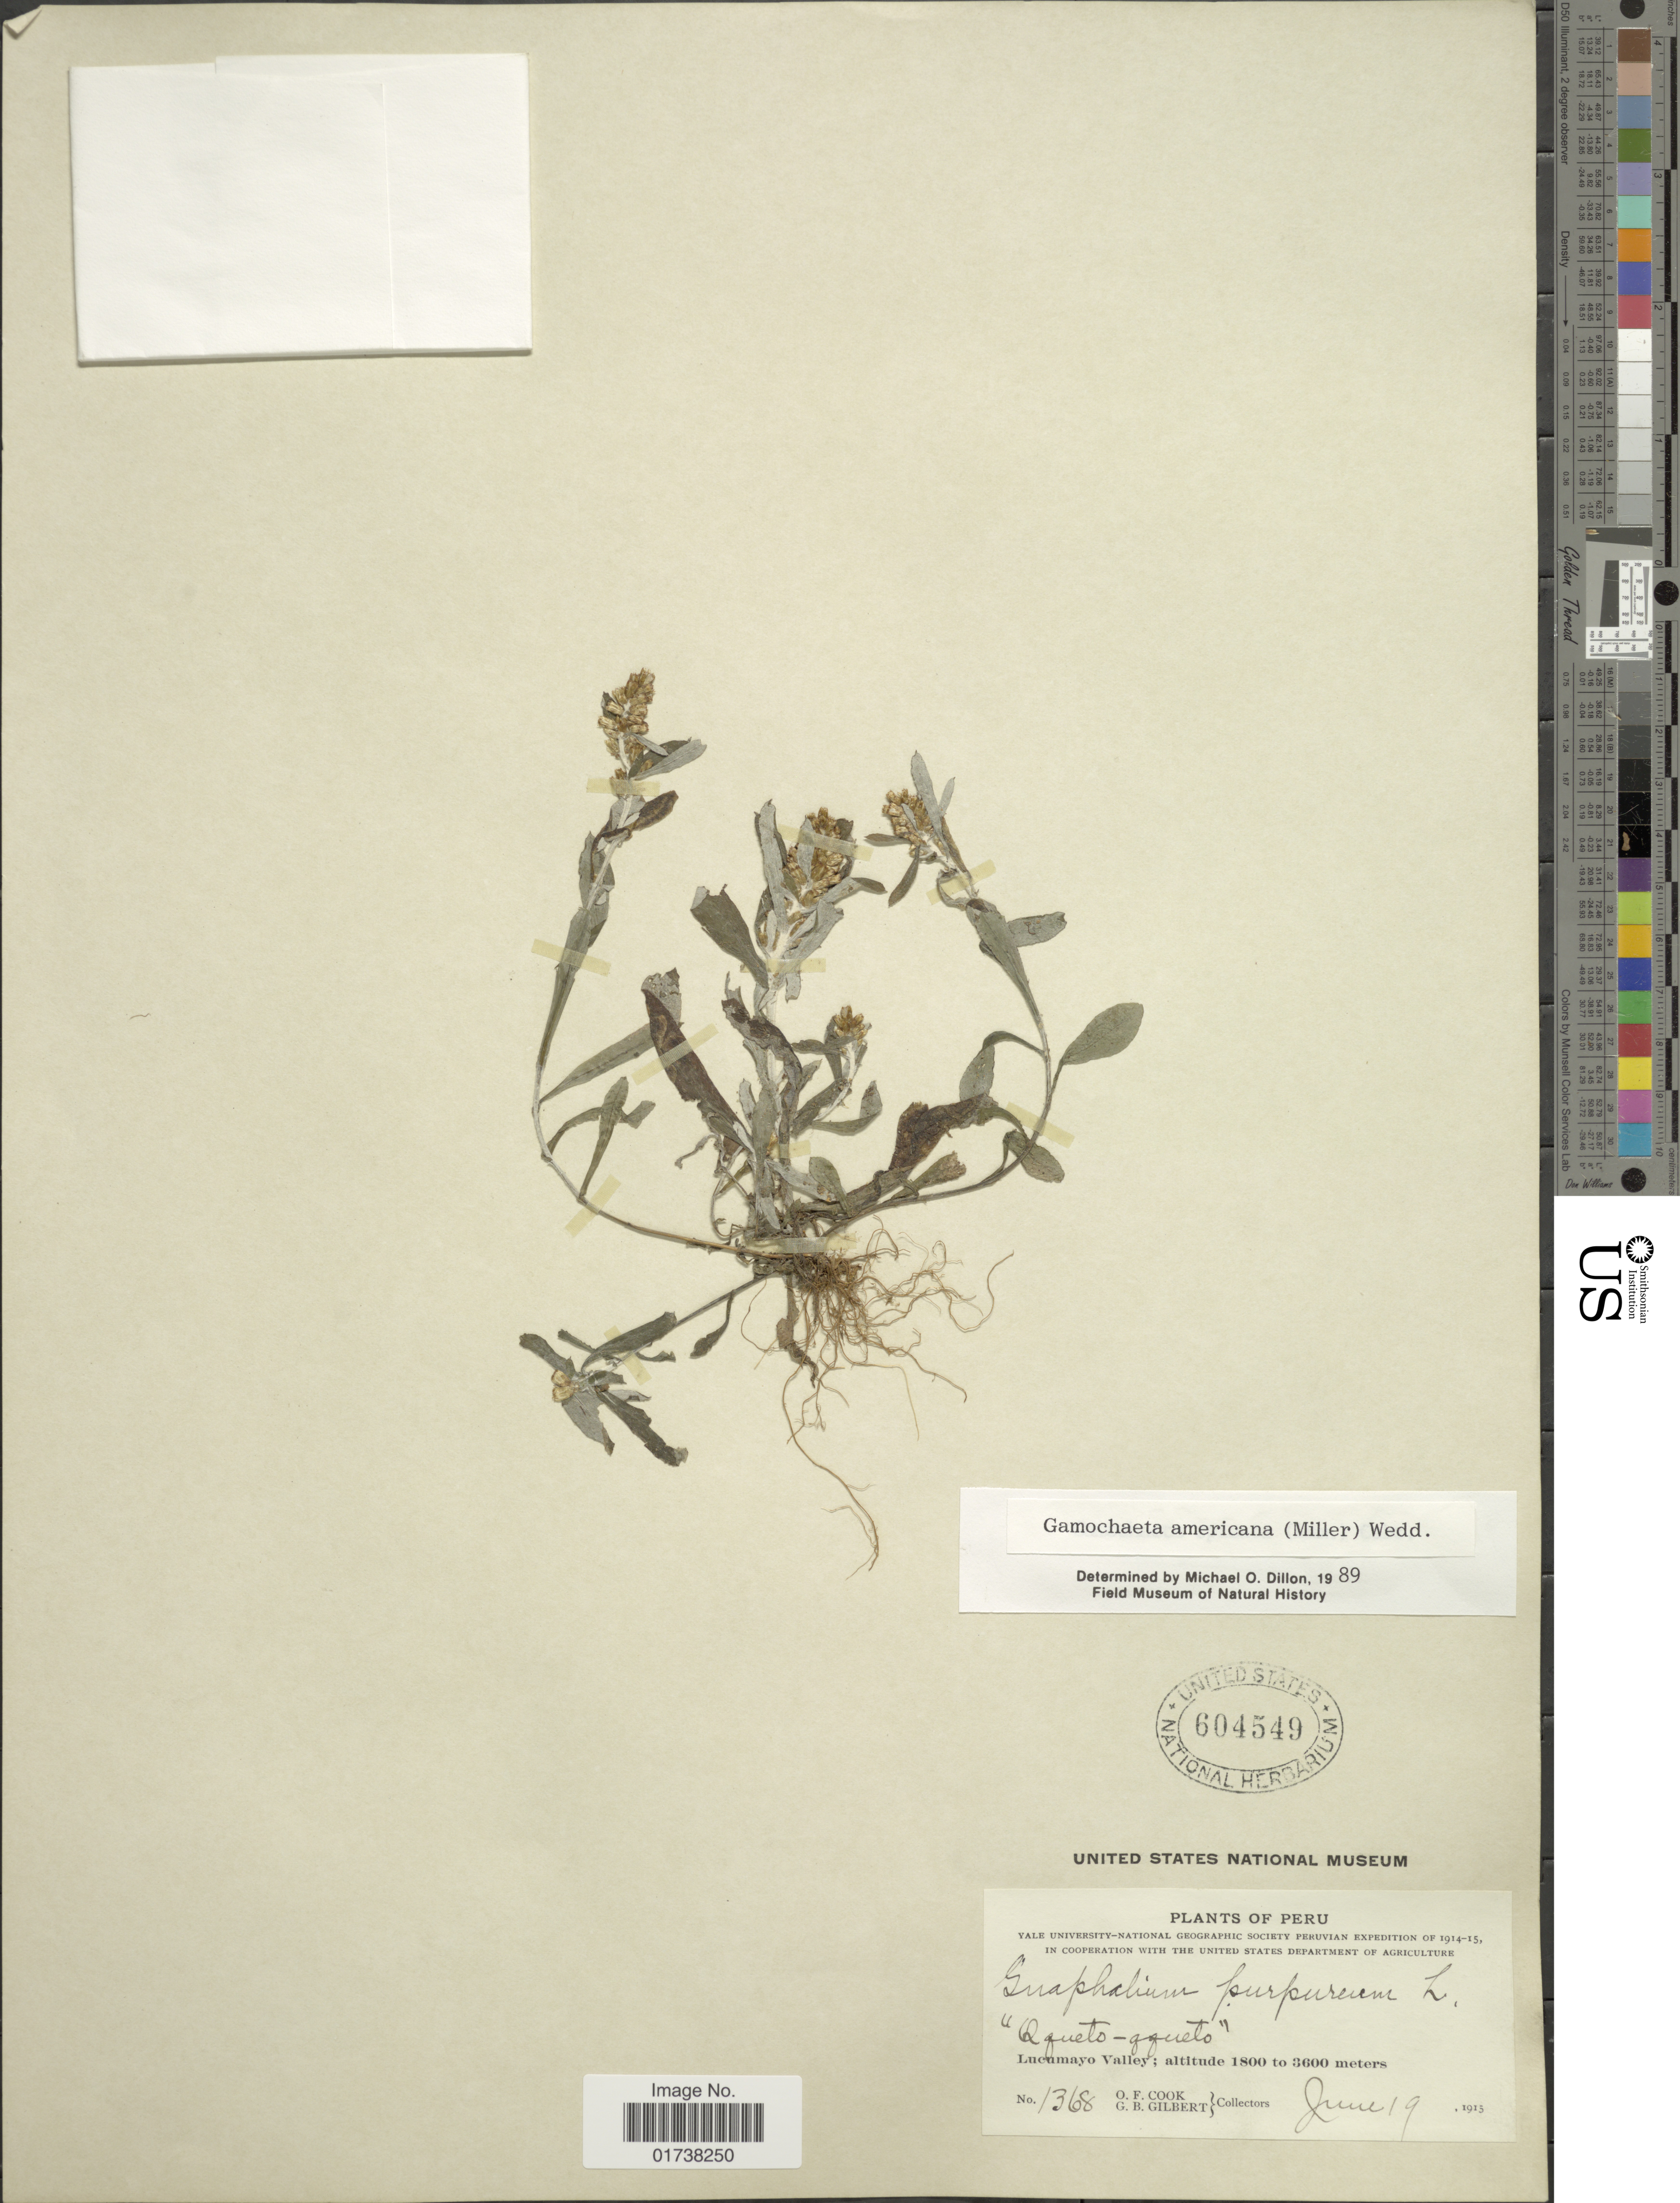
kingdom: Plantae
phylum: Tracheophyta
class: Magnoliopsida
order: Asterales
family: Asteraceae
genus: Gamochaeta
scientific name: Gamochaeta americana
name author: (Mill.) Wedd.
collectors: O. F. Cook & G. B. Gilbert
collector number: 1368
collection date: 1913-06-19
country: Peru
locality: Qzueto-azueto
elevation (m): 1800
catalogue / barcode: US 604549